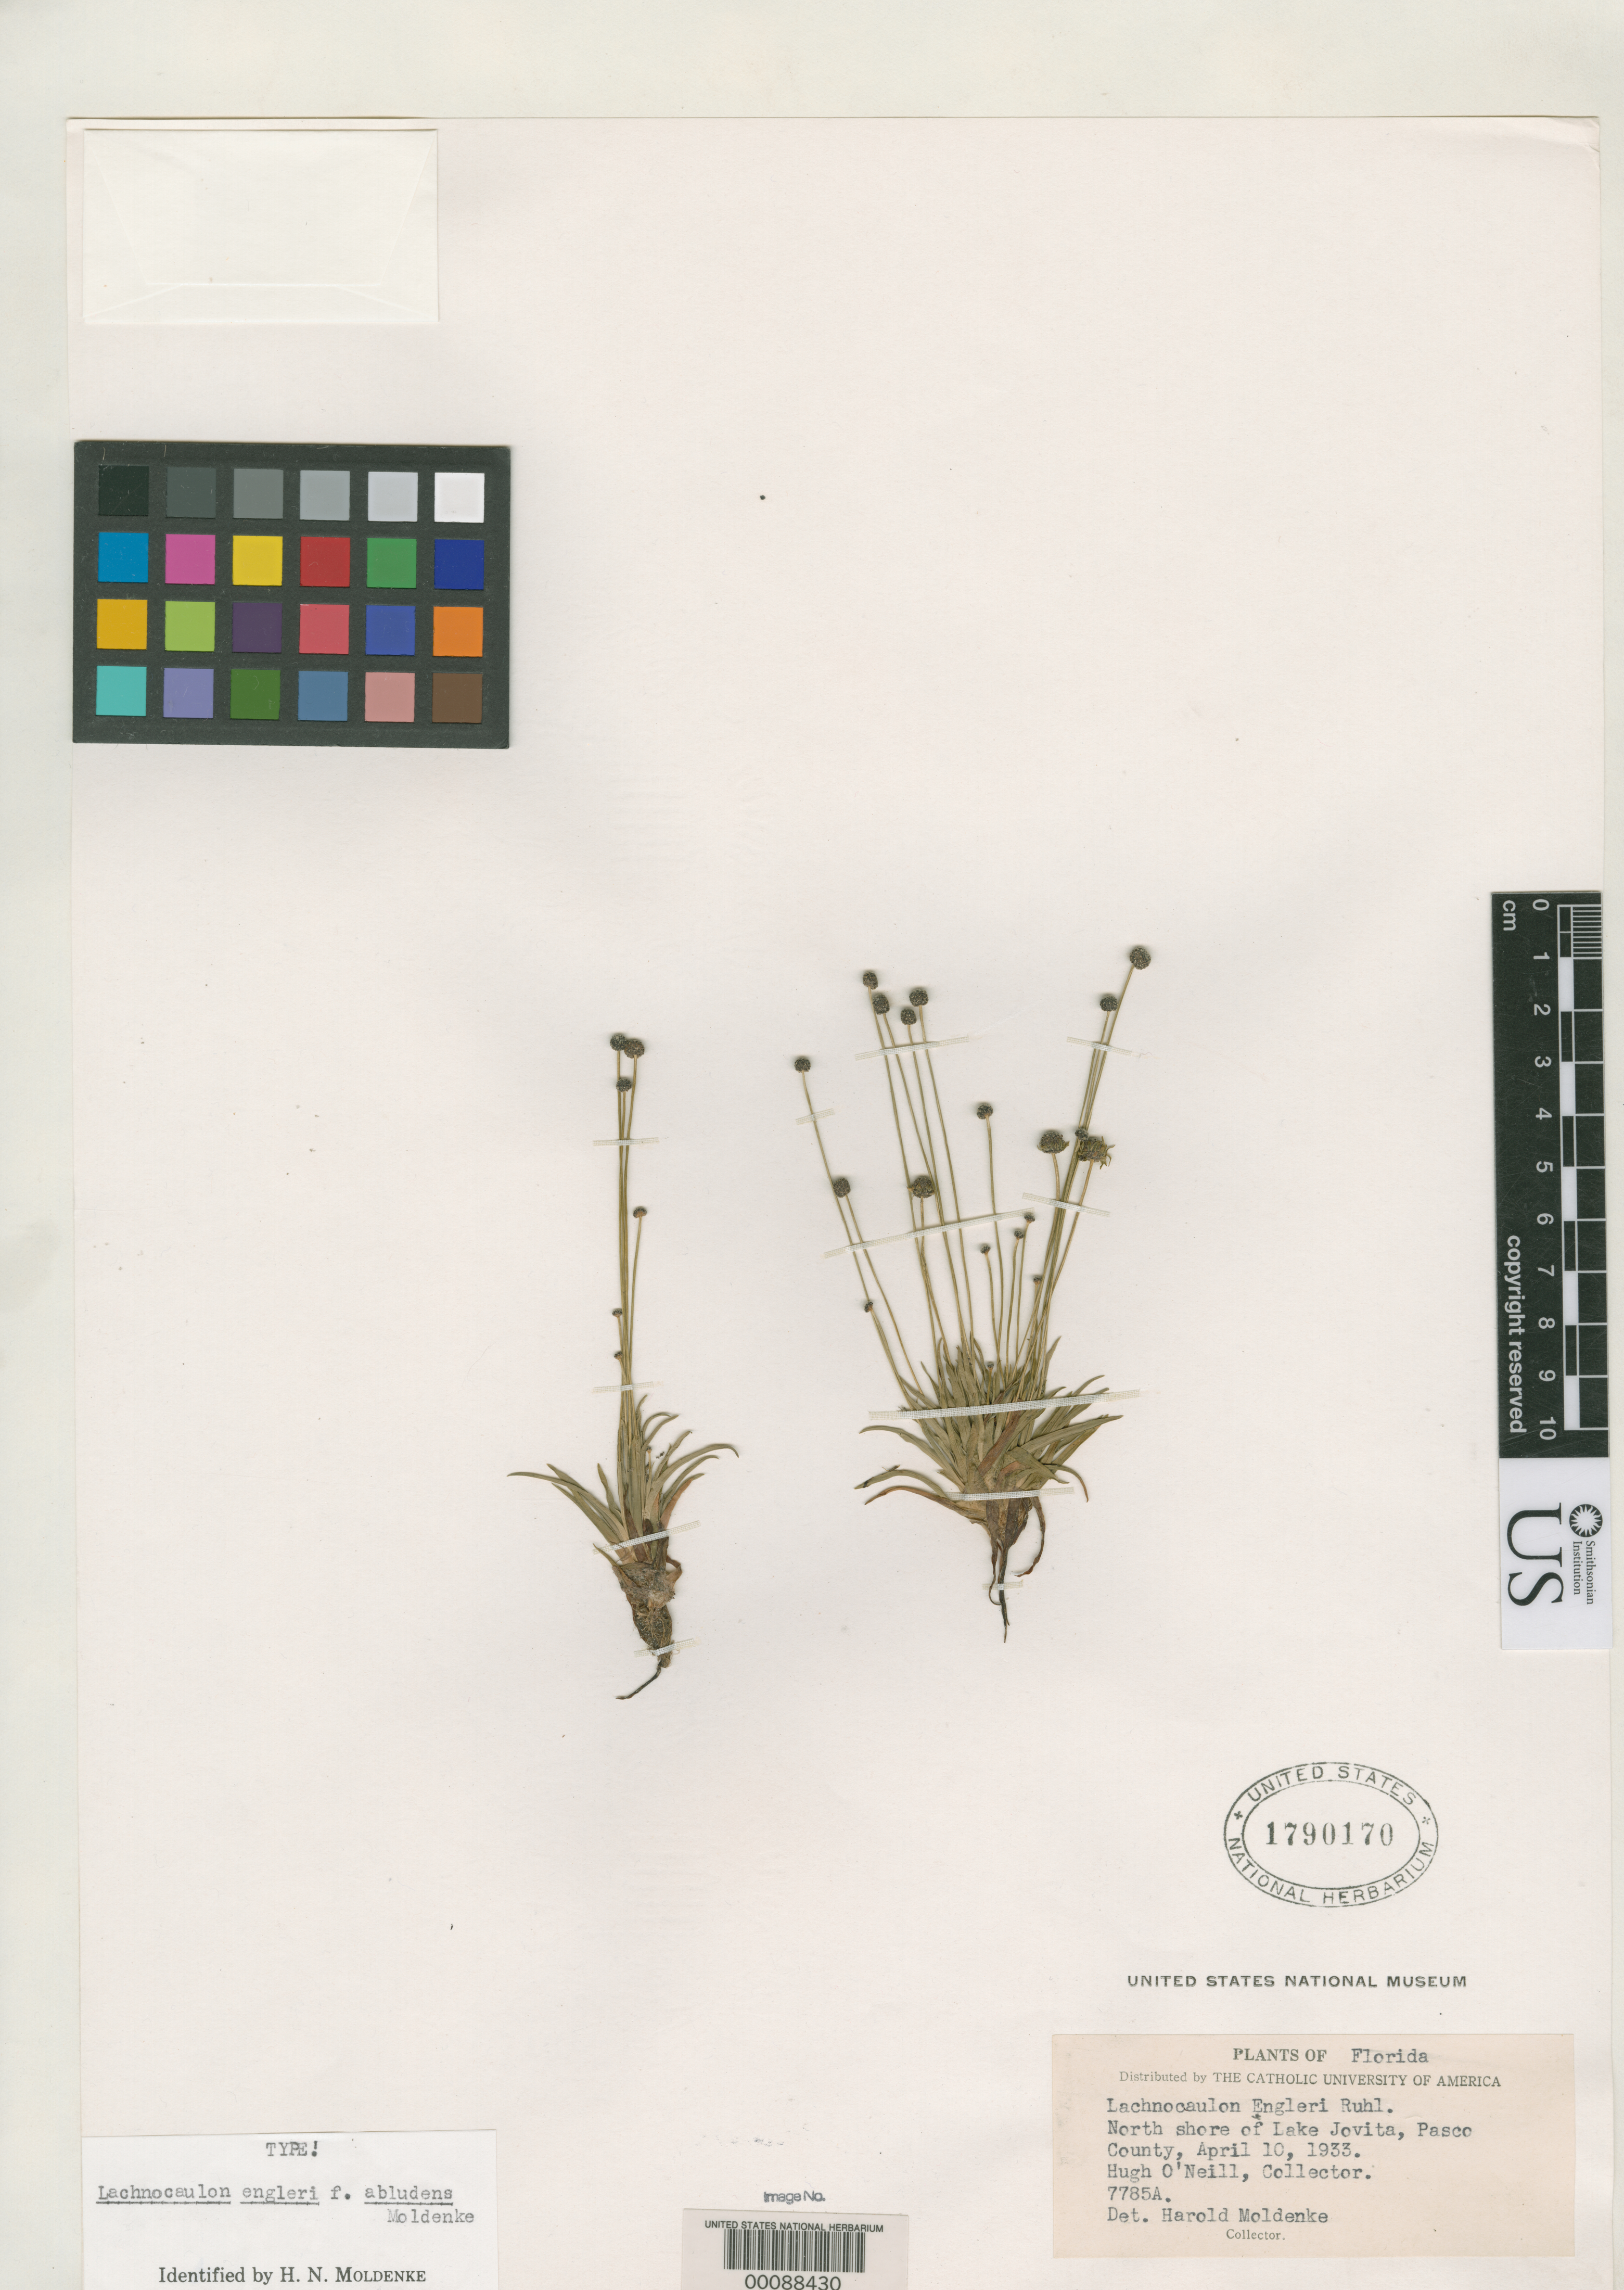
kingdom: Plantae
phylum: Tracheophyta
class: Liliopsida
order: Poales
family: Eriocaulaceae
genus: Lachnocaulon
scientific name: Lachnocaulon engleri f. abludens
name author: Moldenke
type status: Holotype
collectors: H. O'Neill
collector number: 77851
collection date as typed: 10 Apr 1933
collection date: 1933-04-10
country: United States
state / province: Florida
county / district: Pasco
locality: Lake Jovita.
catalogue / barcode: US 1790170